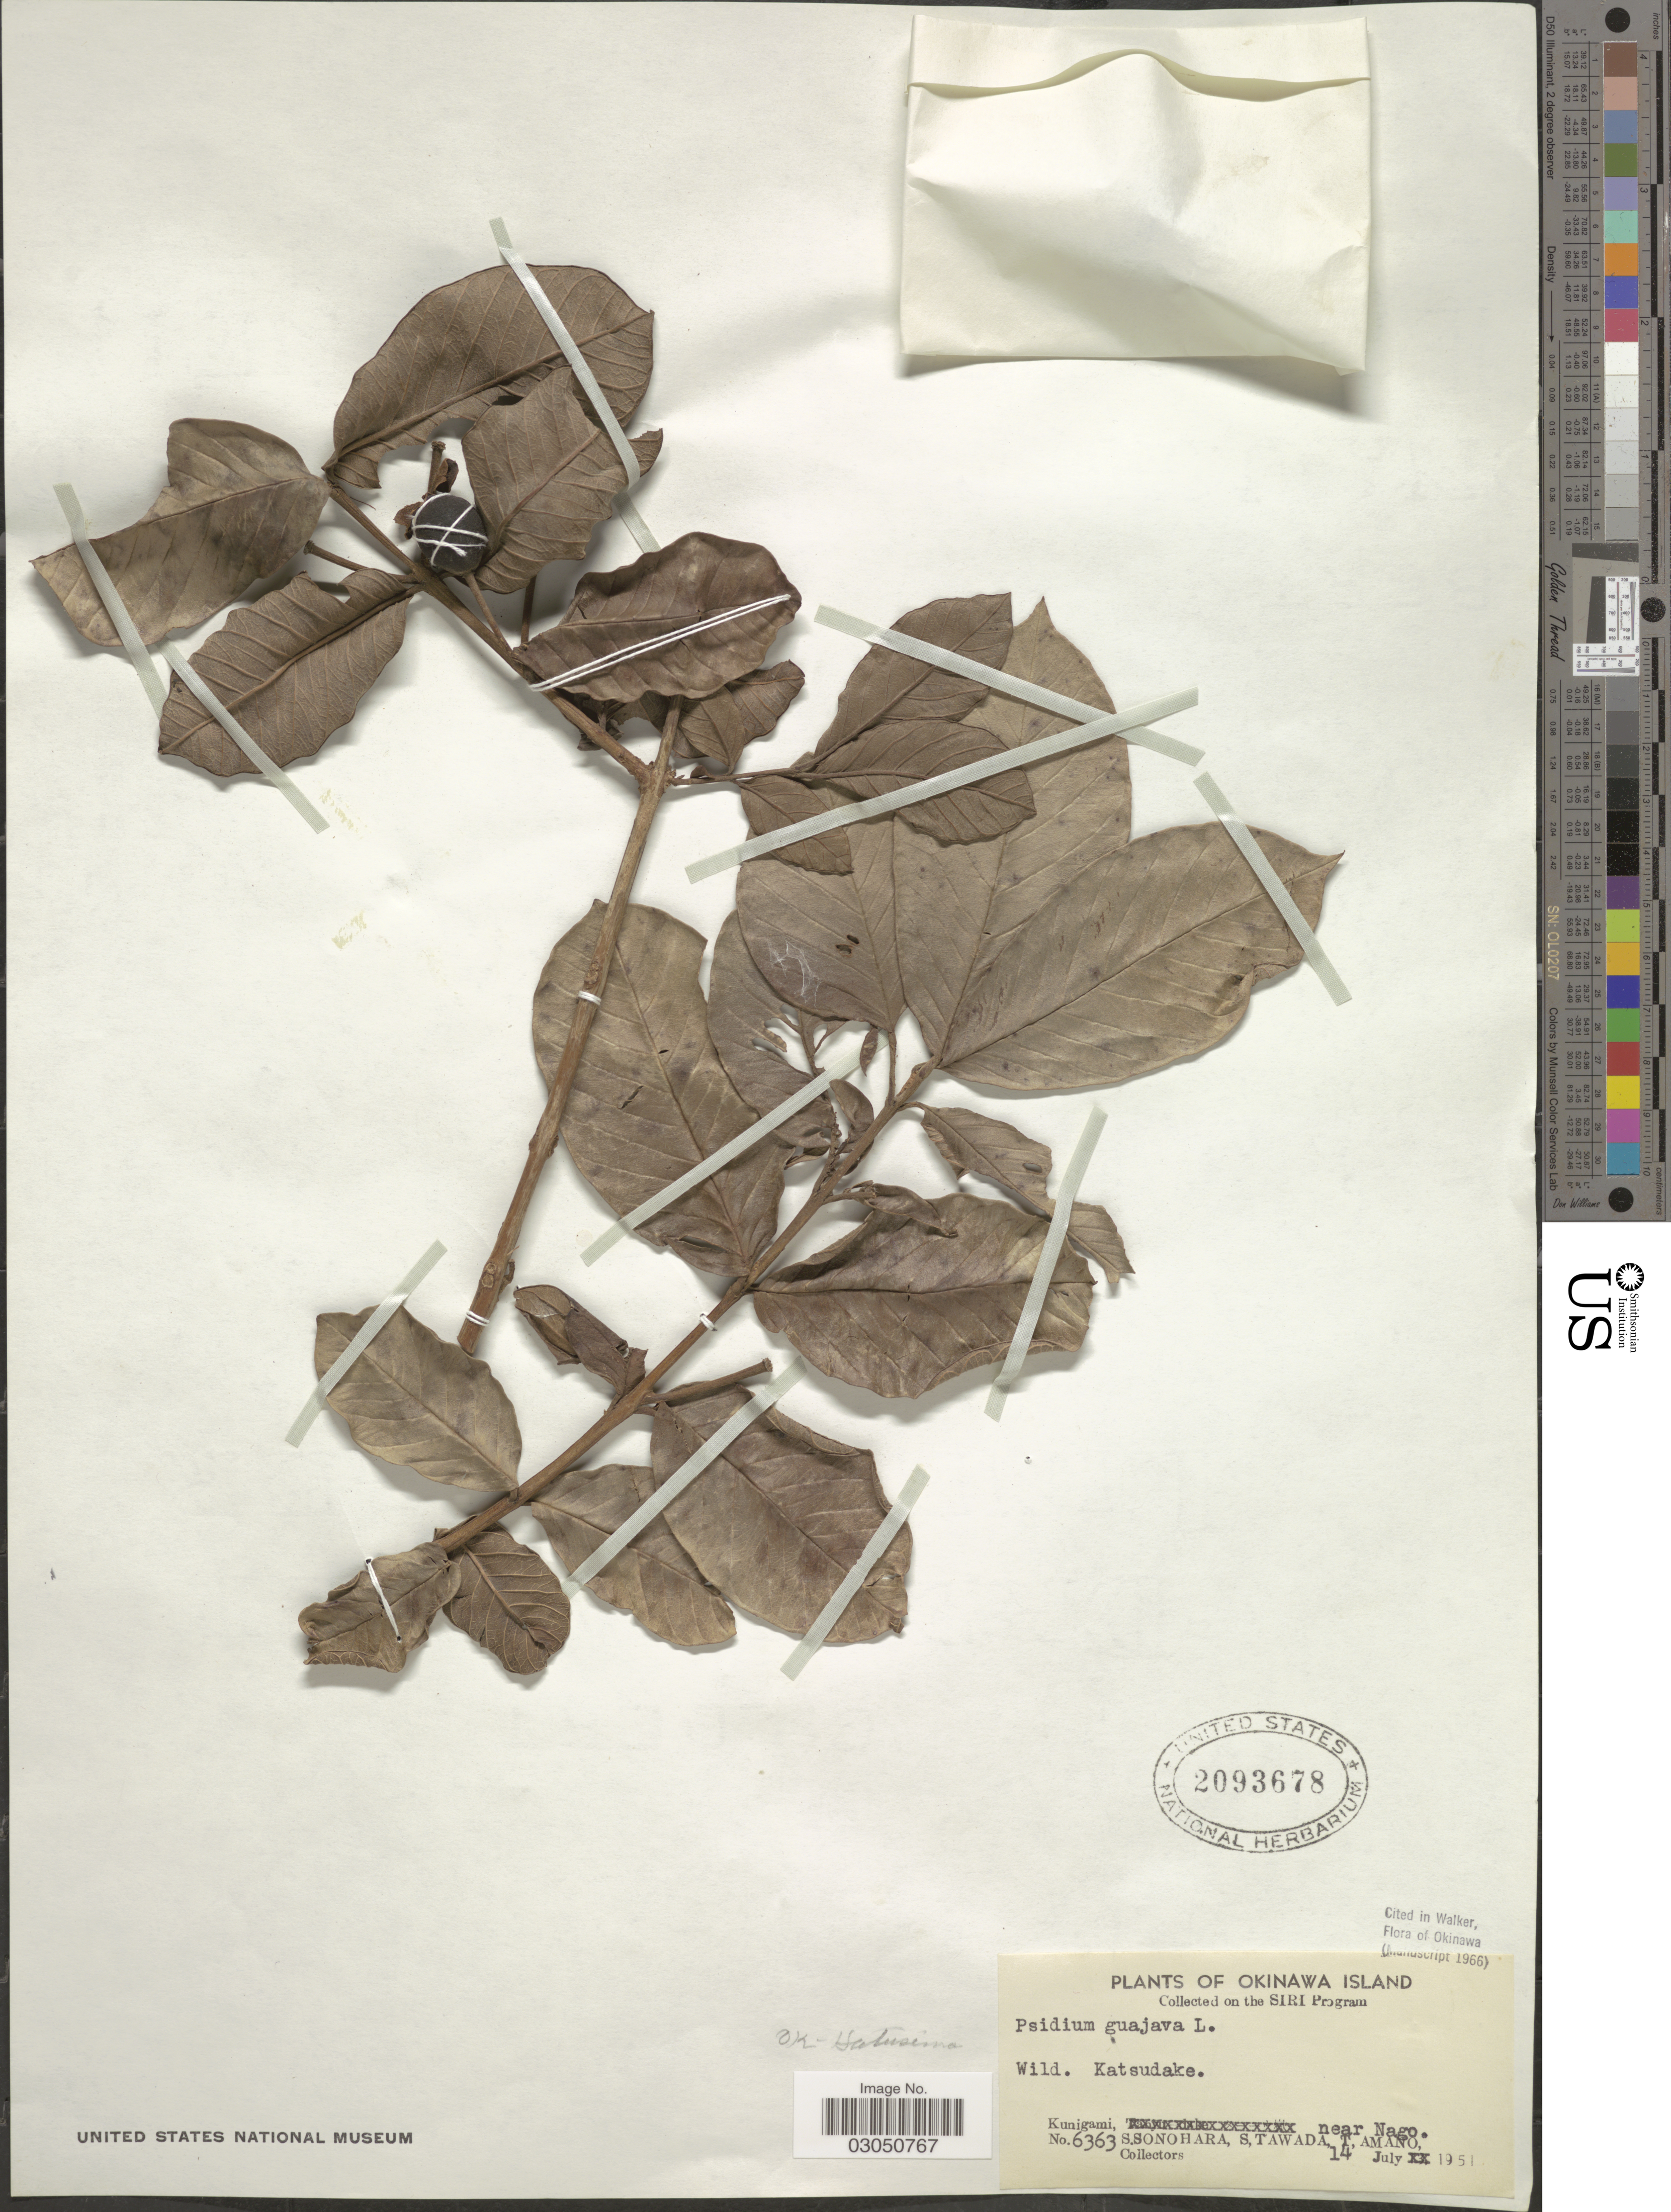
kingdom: Plantae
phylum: Tracheophyta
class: Magnoliopsida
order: Myrtales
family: Myrtaceae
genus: Psidium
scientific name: Psidium guajava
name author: L.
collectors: S. Sonohara, S. Tawada & T. Amano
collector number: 6363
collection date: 1951-07-14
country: Japan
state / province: Okinawa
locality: Okinawa Island. Kunigami, near Nago.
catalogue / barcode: US 2093678